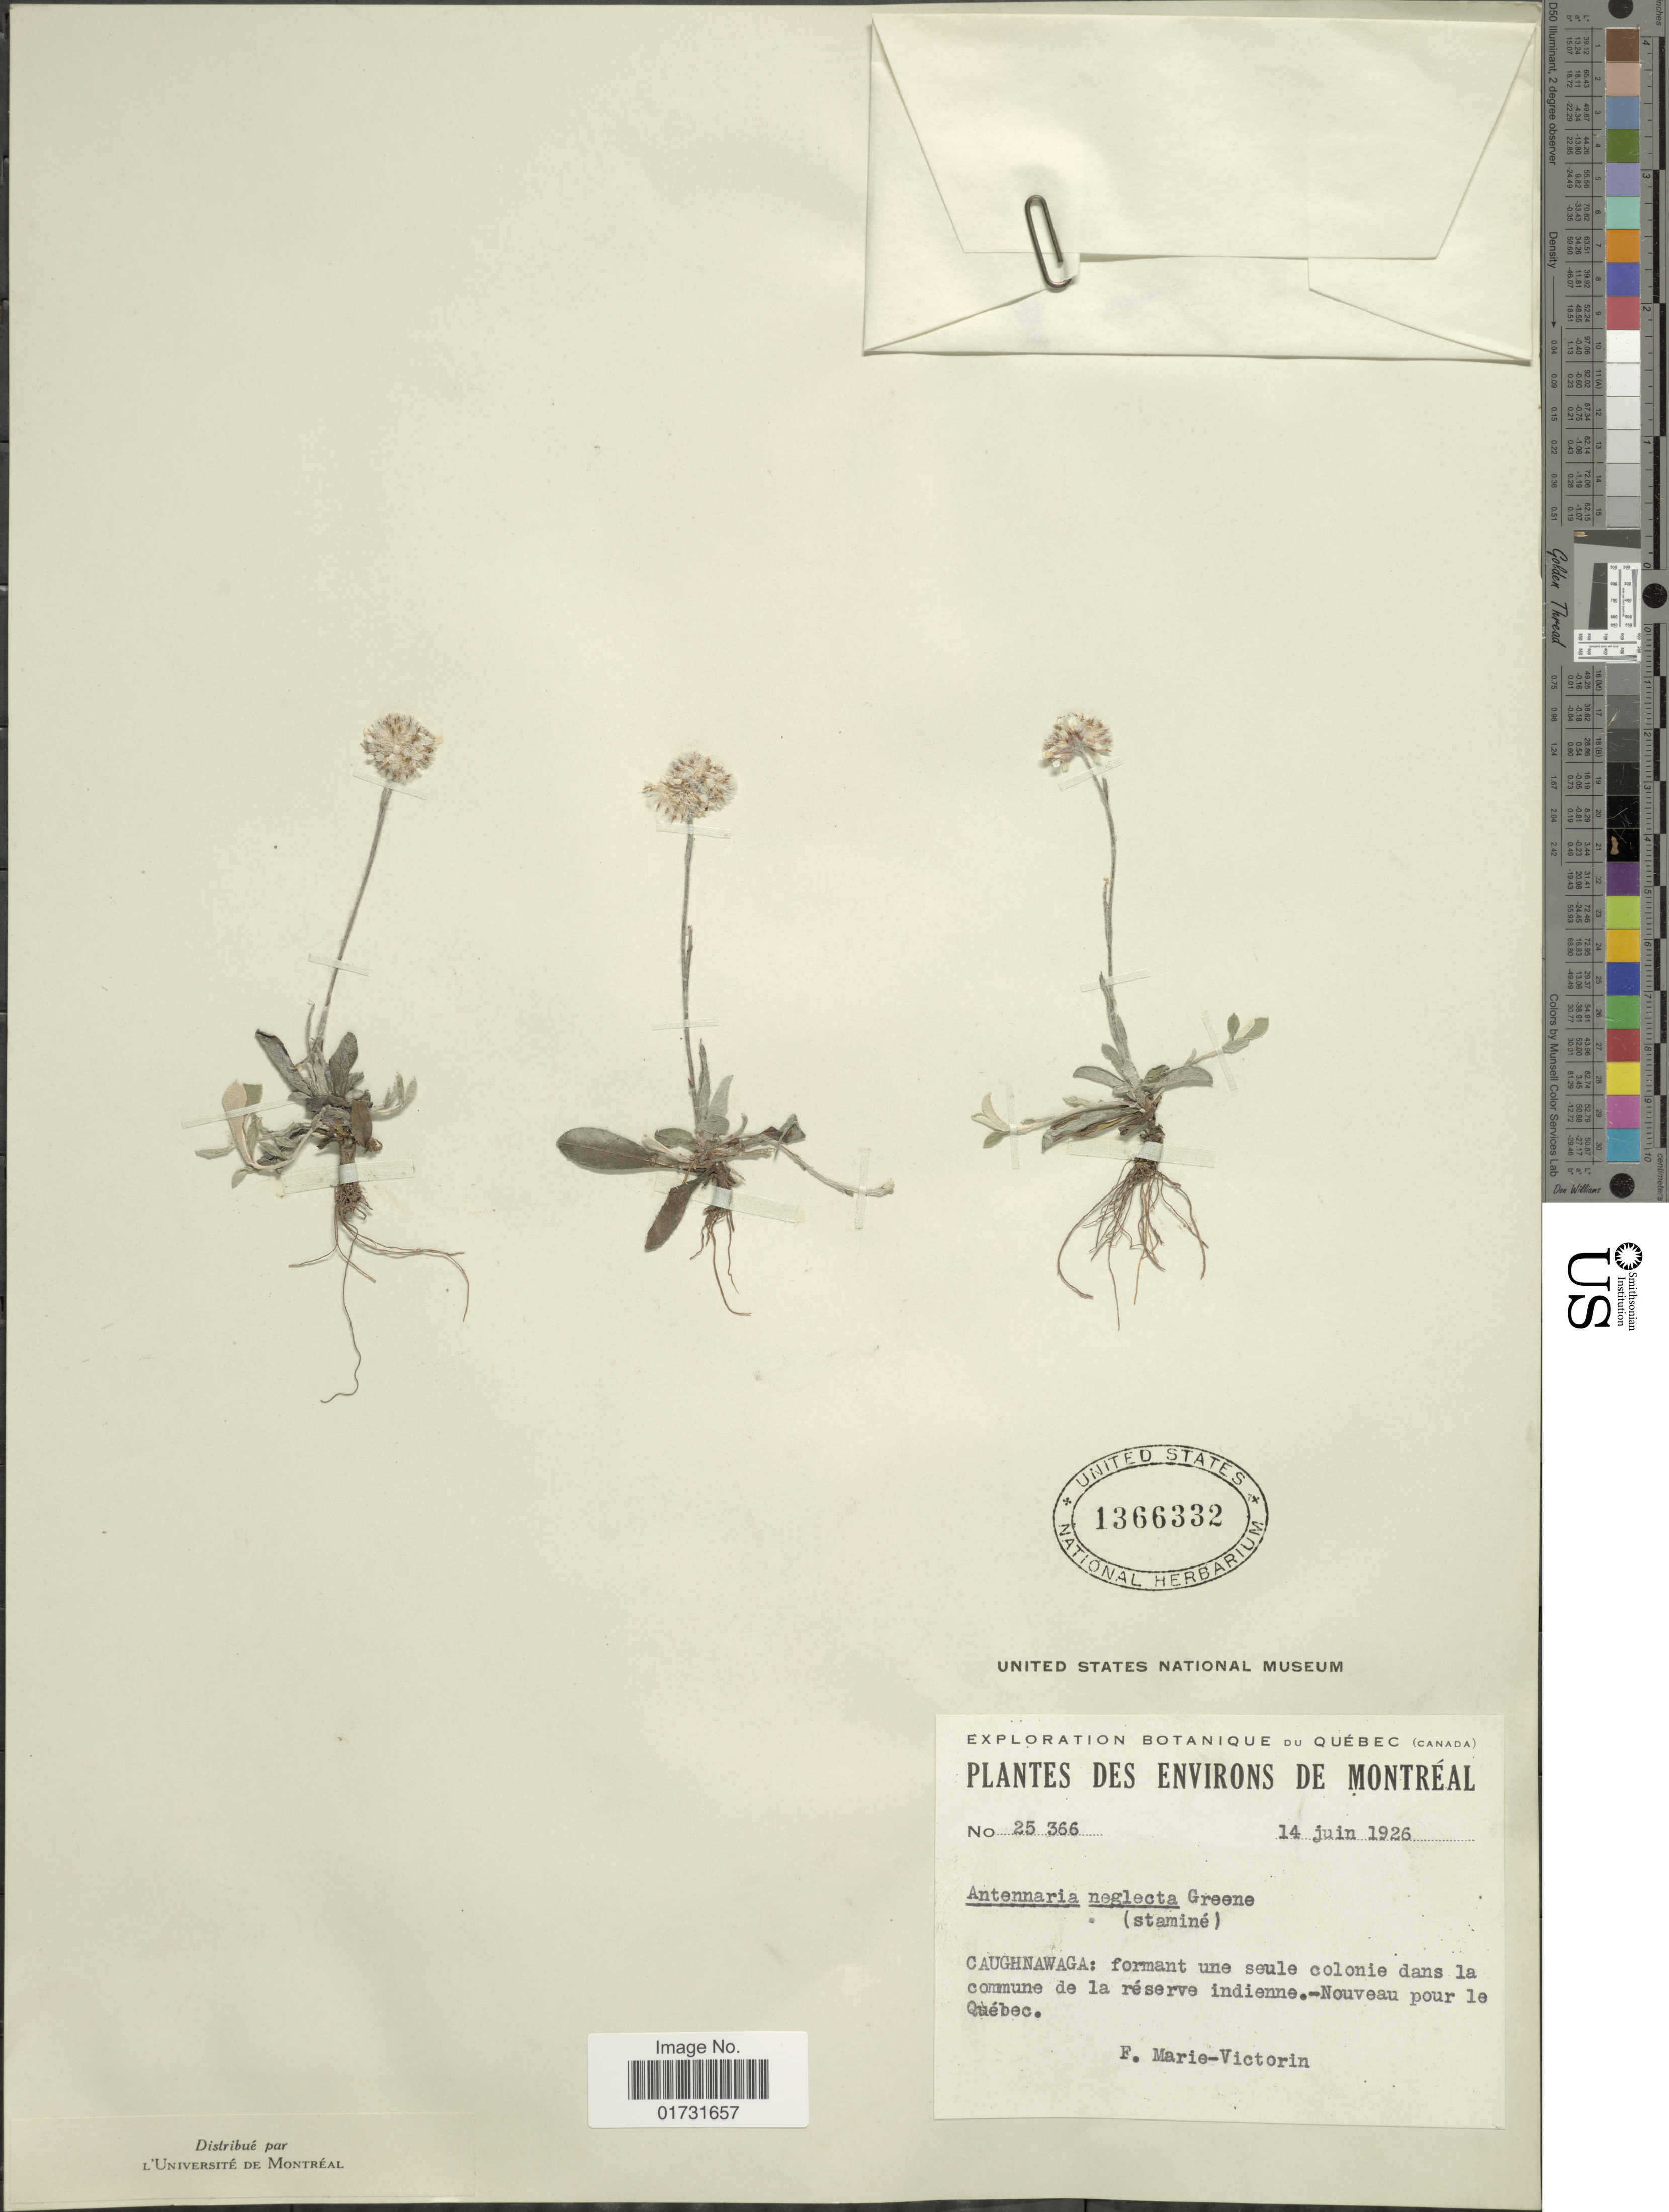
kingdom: Plantae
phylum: Tracheophyta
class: Magnoliopsida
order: Asterales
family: Asteraceae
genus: Antennaria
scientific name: Antennaria neglecta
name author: Greene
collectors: F. Marie-Victorin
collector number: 25366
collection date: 1926-06-14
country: Canada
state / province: Quebec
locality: Environs de Montréal. Caughnawaga: formant une seule colonie dans la commune de la réserve indienne.-Nouveau pour le Québec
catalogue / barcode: US 1366332